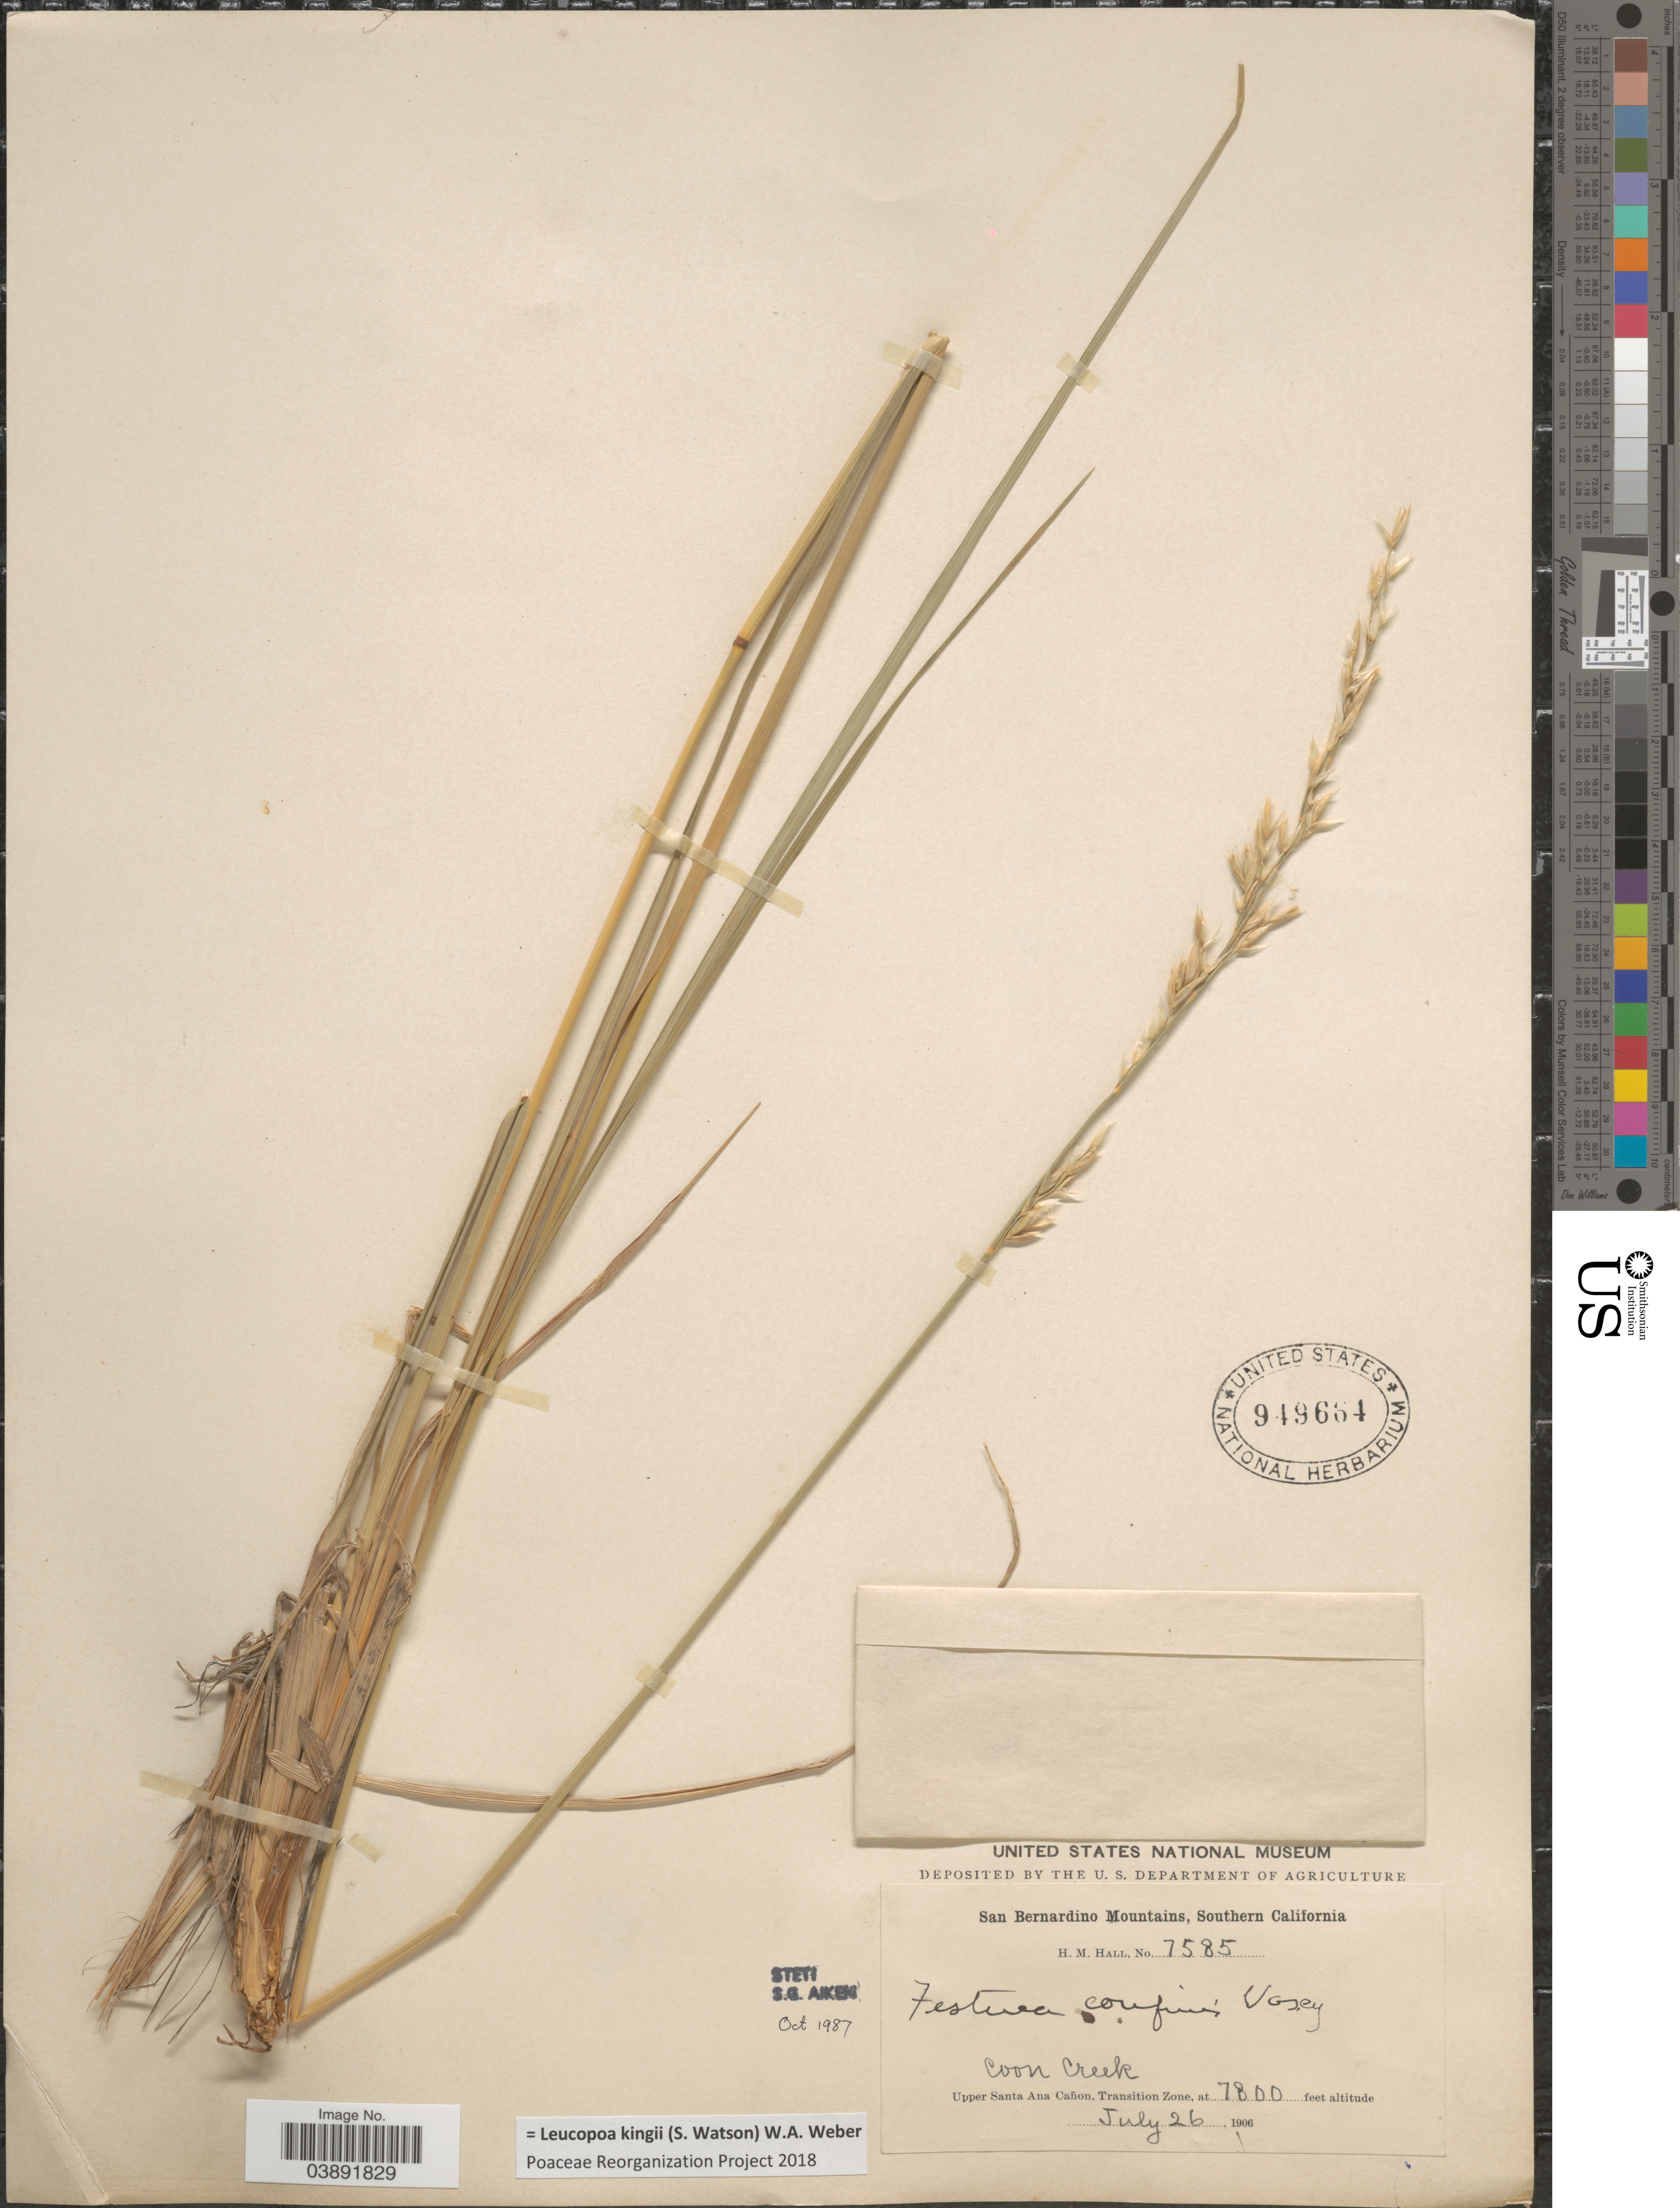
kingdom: Plantae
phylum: Tracheophyta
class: Liliopsida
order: Poales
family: Poaceae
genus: Hesperochloa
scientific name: Hesperochloa kingii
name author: (S. Watson) Rydb.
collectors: H. M. Hall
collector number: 7585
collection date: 1906-07-26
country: United States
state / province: California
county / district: San Bernardino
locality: San Bernardino Mountains, Southern California. Coon Creek. Upper Santa Ana Cañon, Transition Zone.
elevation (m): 2377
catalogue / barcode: US 949664